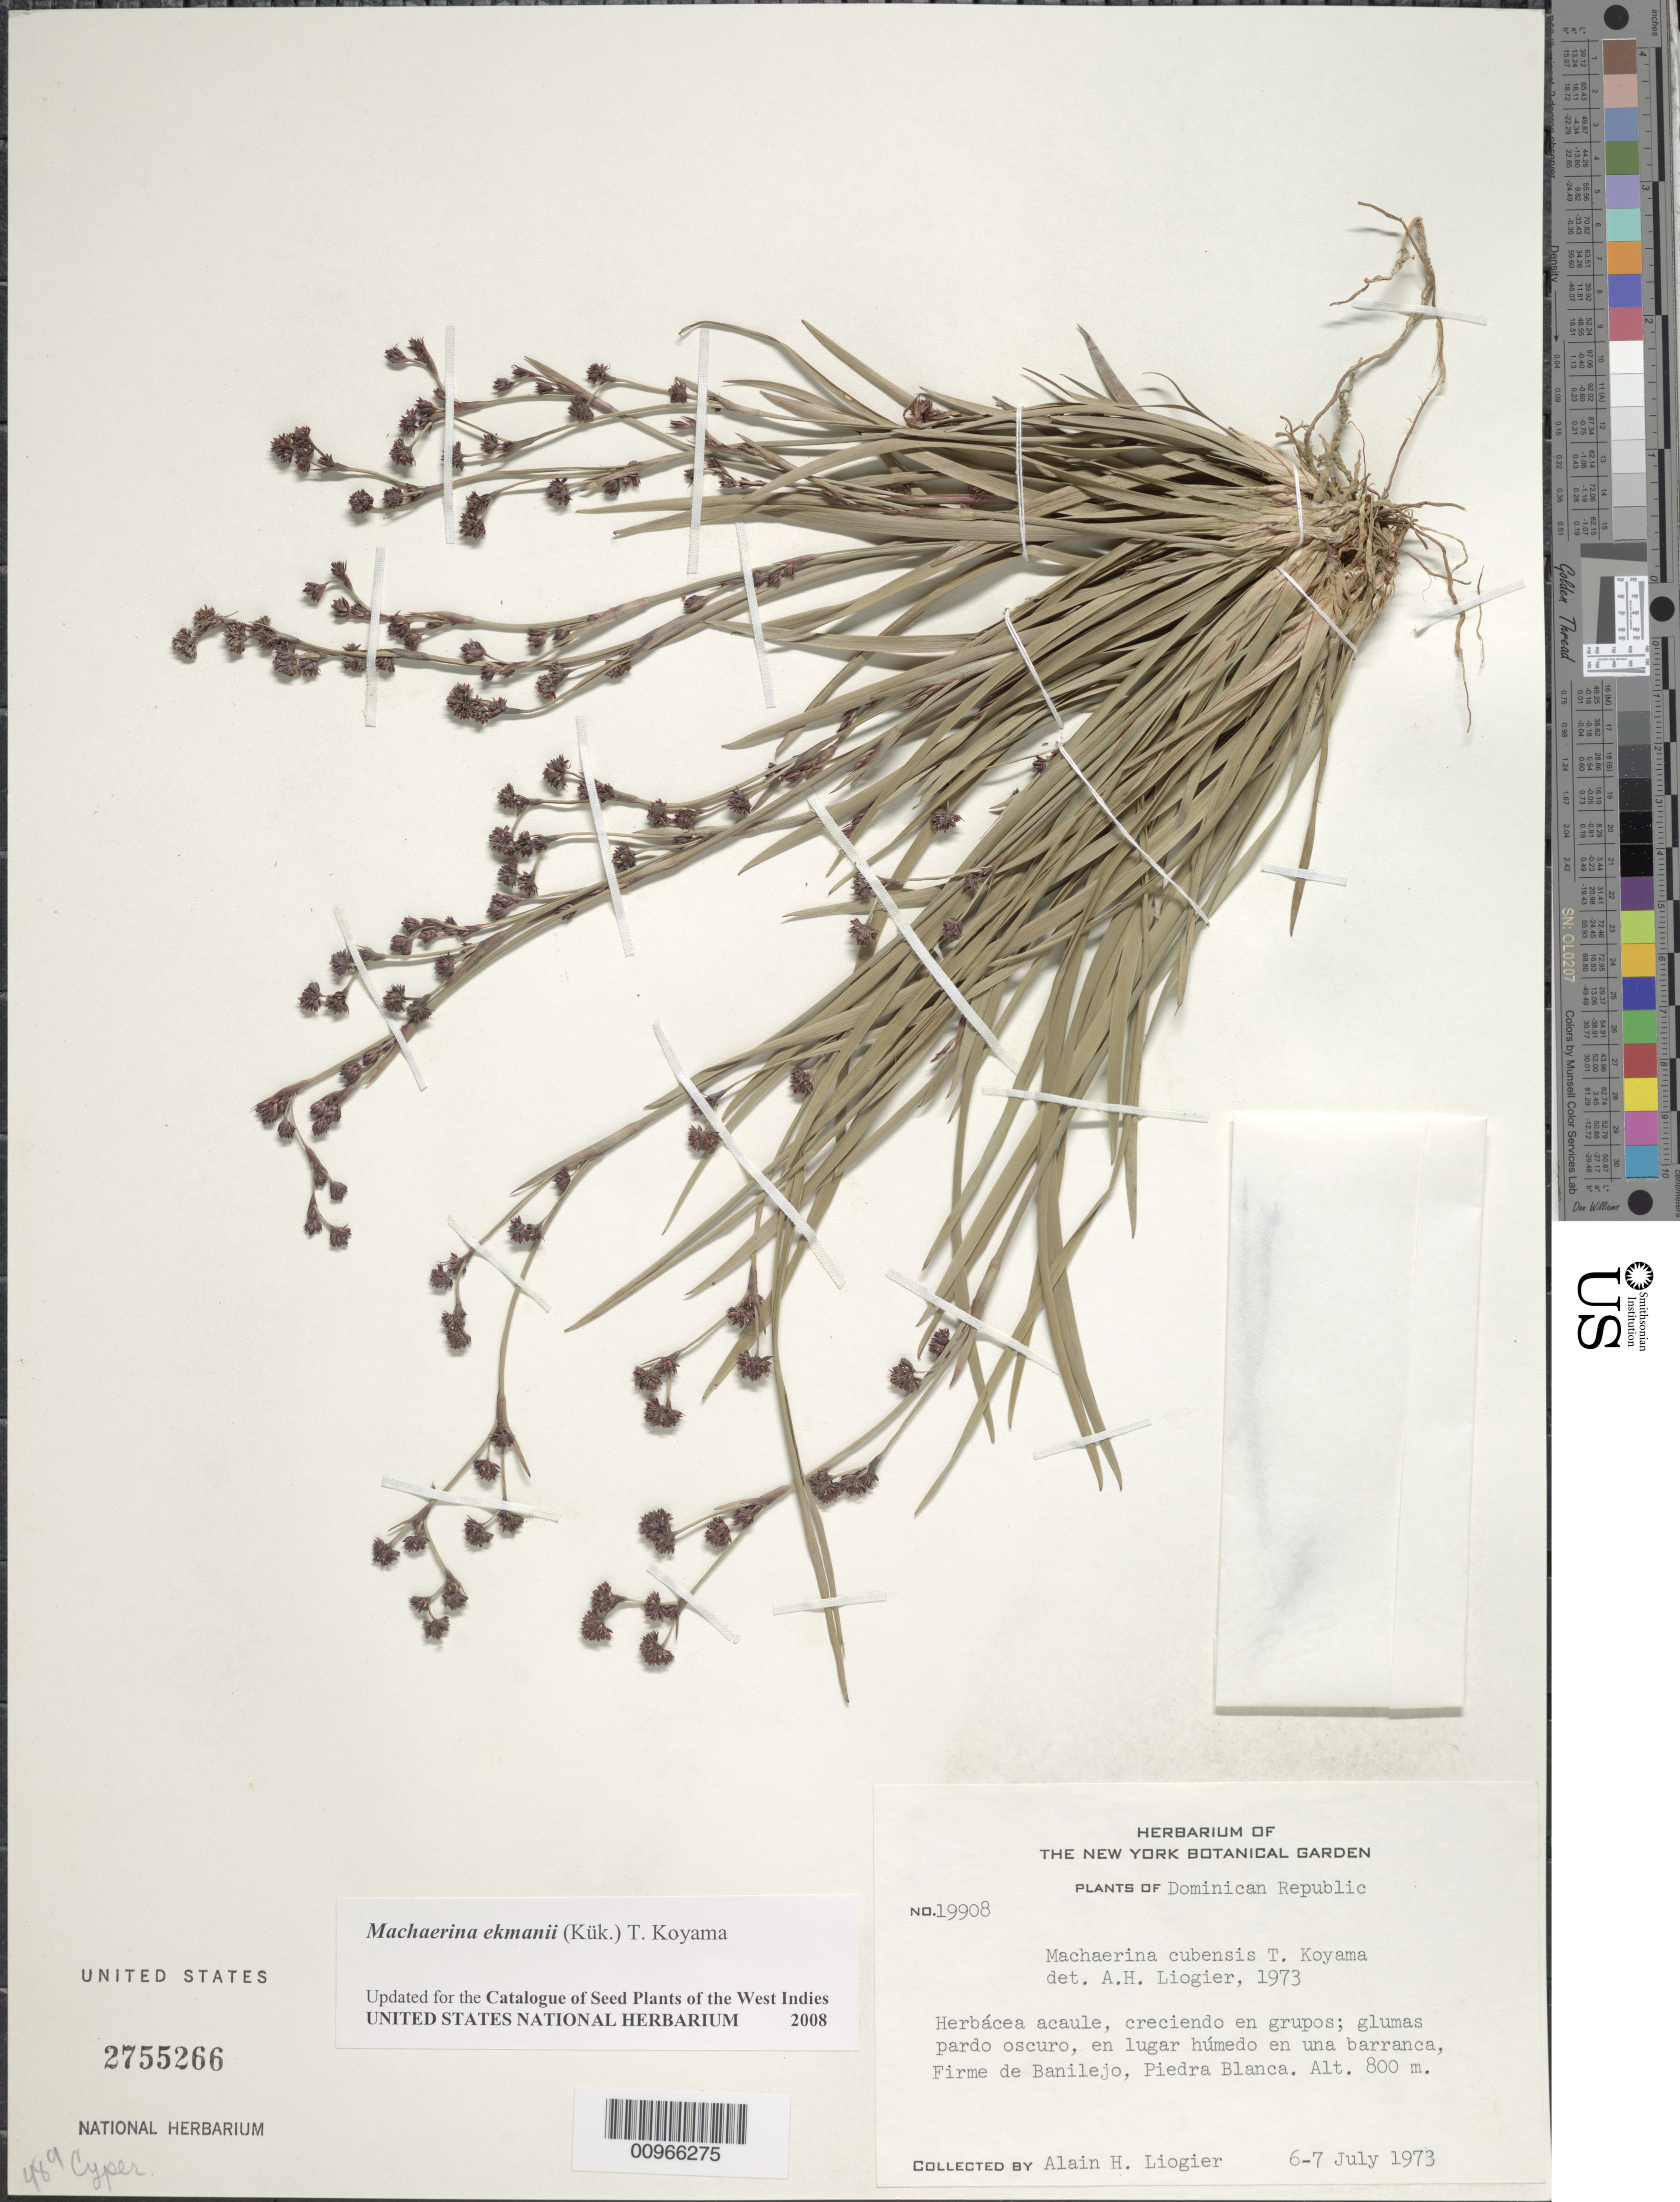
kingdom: Plantae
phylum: Tracheophyta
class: Liliopsida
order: Poales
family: Cyperaceae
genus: Machaerina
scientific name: Machaerina ekmanii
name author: (Kük.) T. Koyama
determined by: Strong, M. T., (US), Smithsonian Institution - National Museum of Natural History (UNITED STATES)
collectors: A. H. Liogier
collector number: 19908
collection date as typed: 06 Jul 1973 to 07 Jul 1973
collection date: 1973-07-06/1973-07-07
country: Dominican Republic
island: Hispaniola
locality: Firme de Banilejo, Piedra Blanca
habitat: En lugar húmedo en una barranca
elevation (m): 800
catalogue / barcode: US 2755266